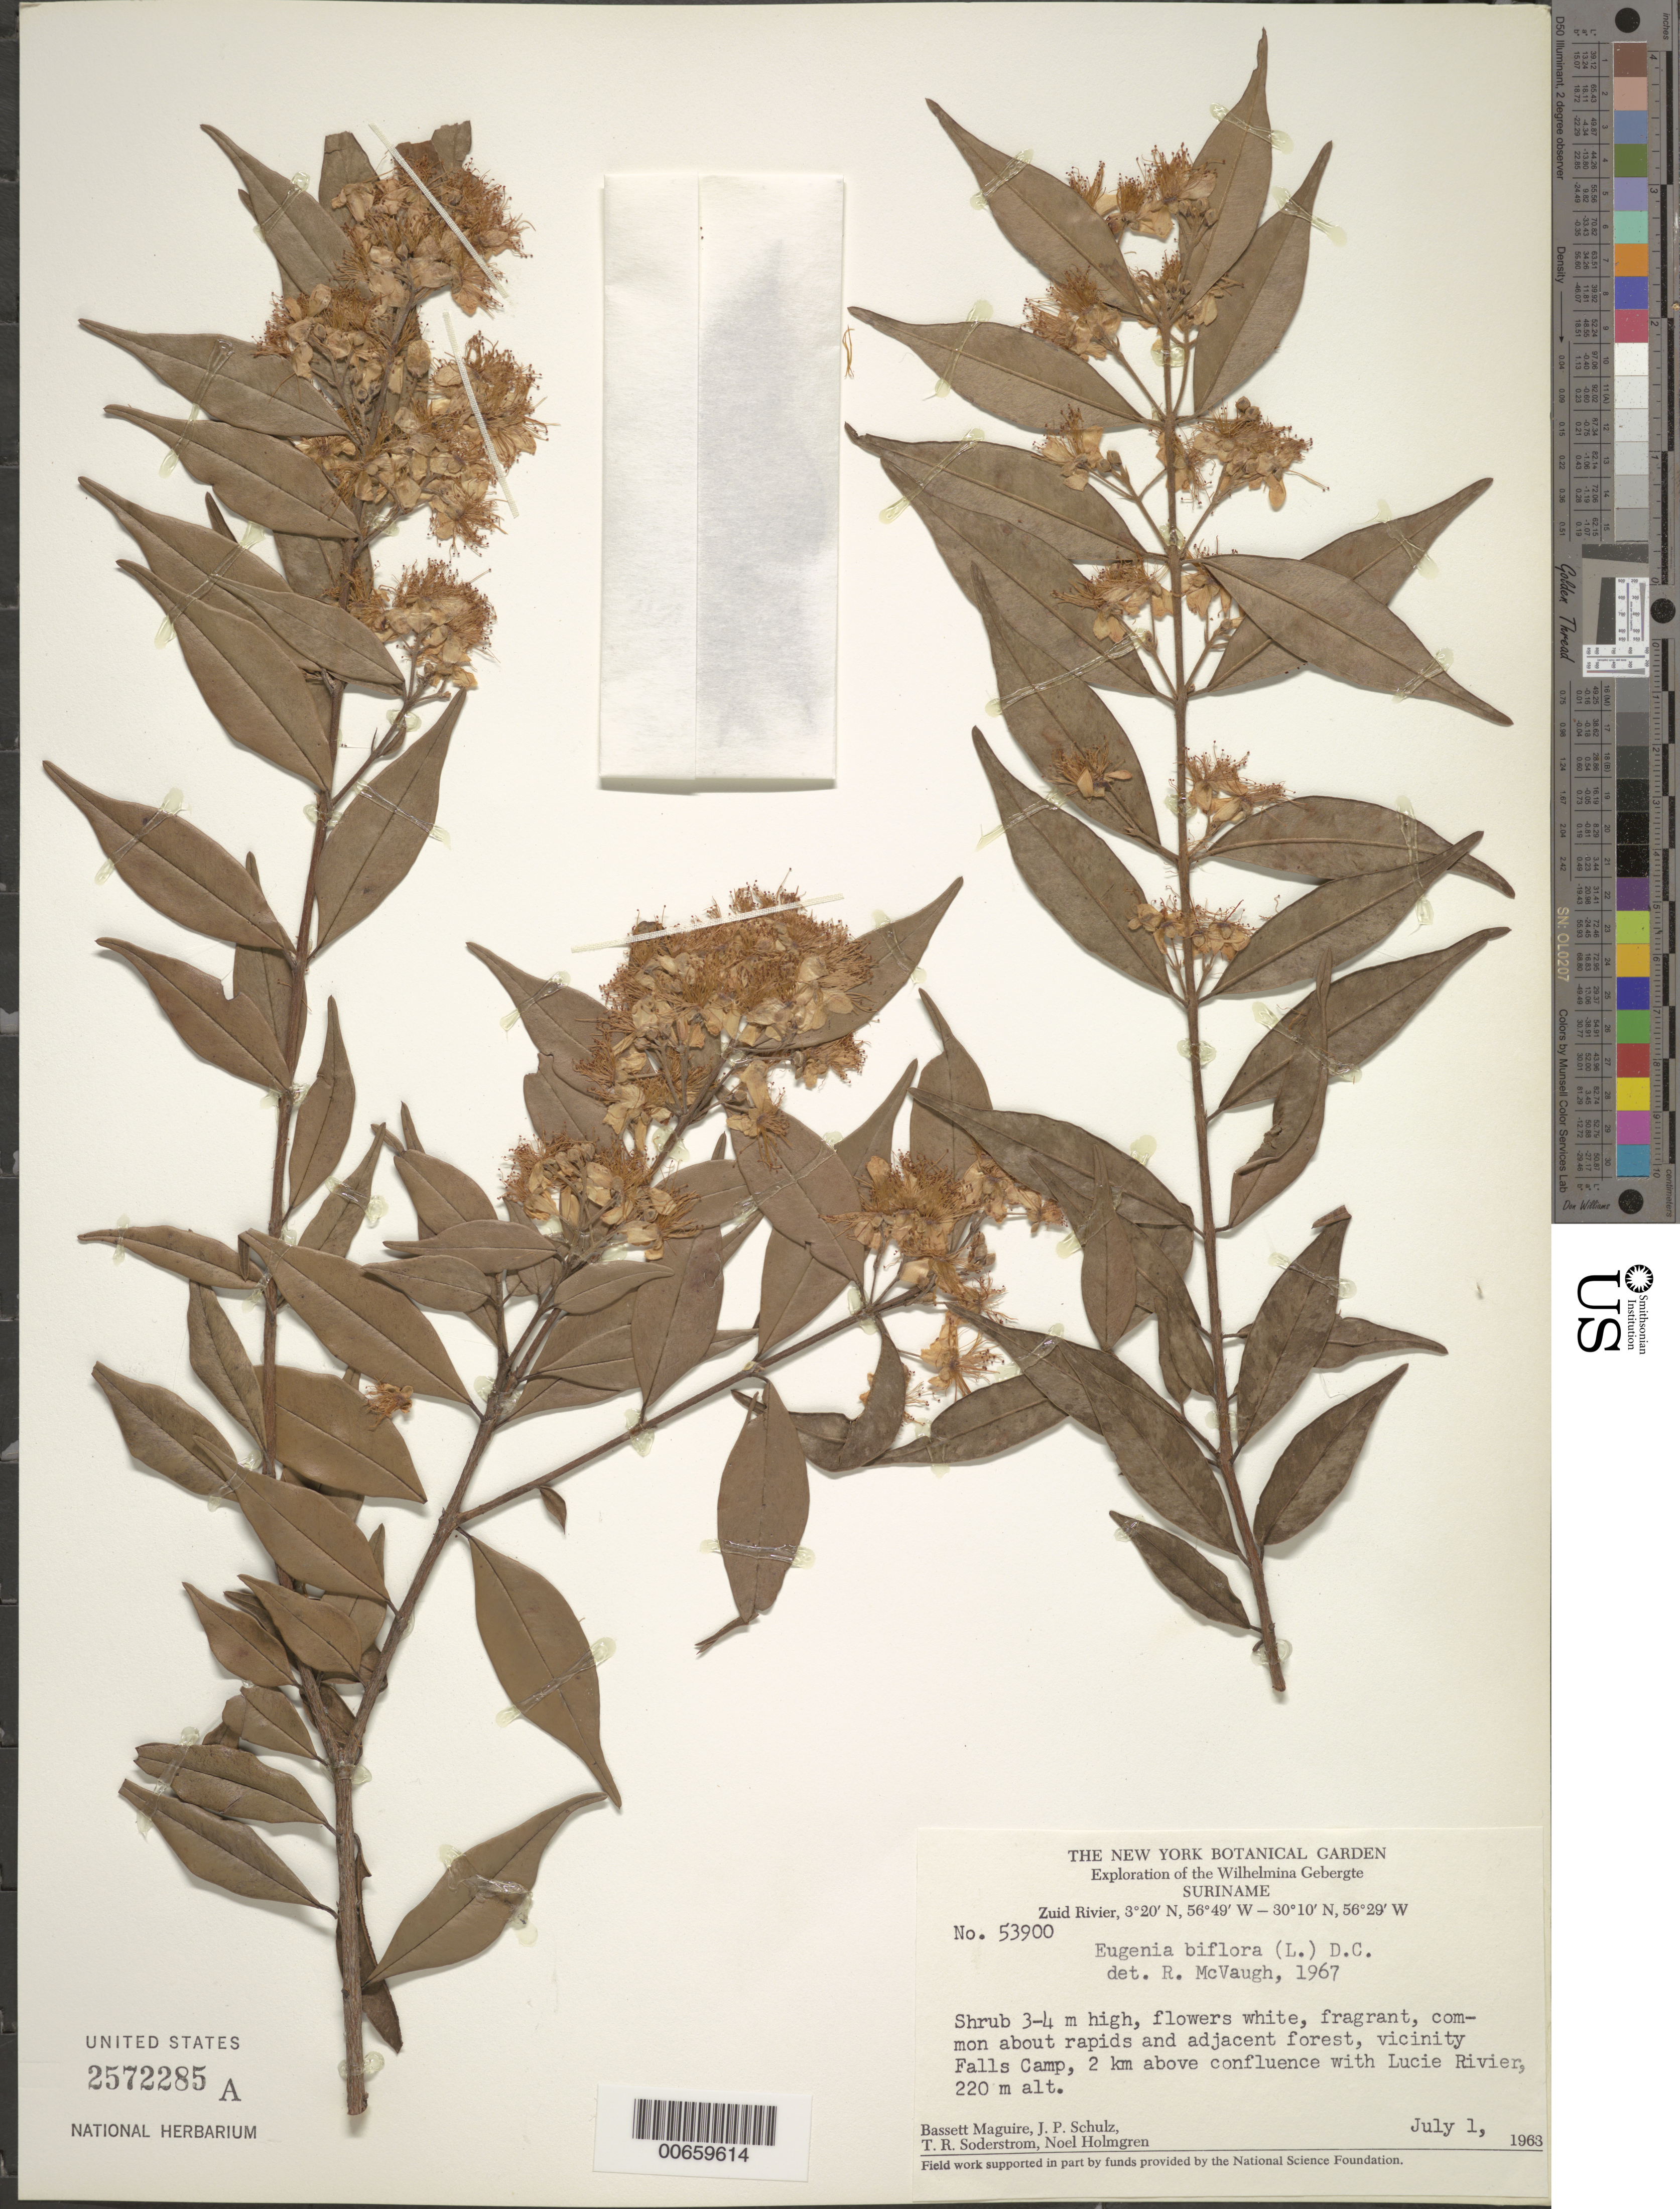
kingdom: Plantae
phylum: Tracheophyta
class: Magnoliopsida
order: Myrtales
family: Myrtaceae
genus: Eugenia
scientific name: Eugenia biflora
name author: (L.) DC.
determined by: McVaugh, R.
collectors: B. Maguire, J. P. Schulz, T. R. Soderstrom & N. H. Holmgren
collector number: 53900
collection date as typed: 1-Jul-63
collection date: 1963-07-01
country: Suriname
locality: Zuid River, 2 km above confl. with Lucie River, vic. Falls Camp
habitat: Rapids and adjacent forest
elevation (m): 220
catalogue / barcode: US 2572285A